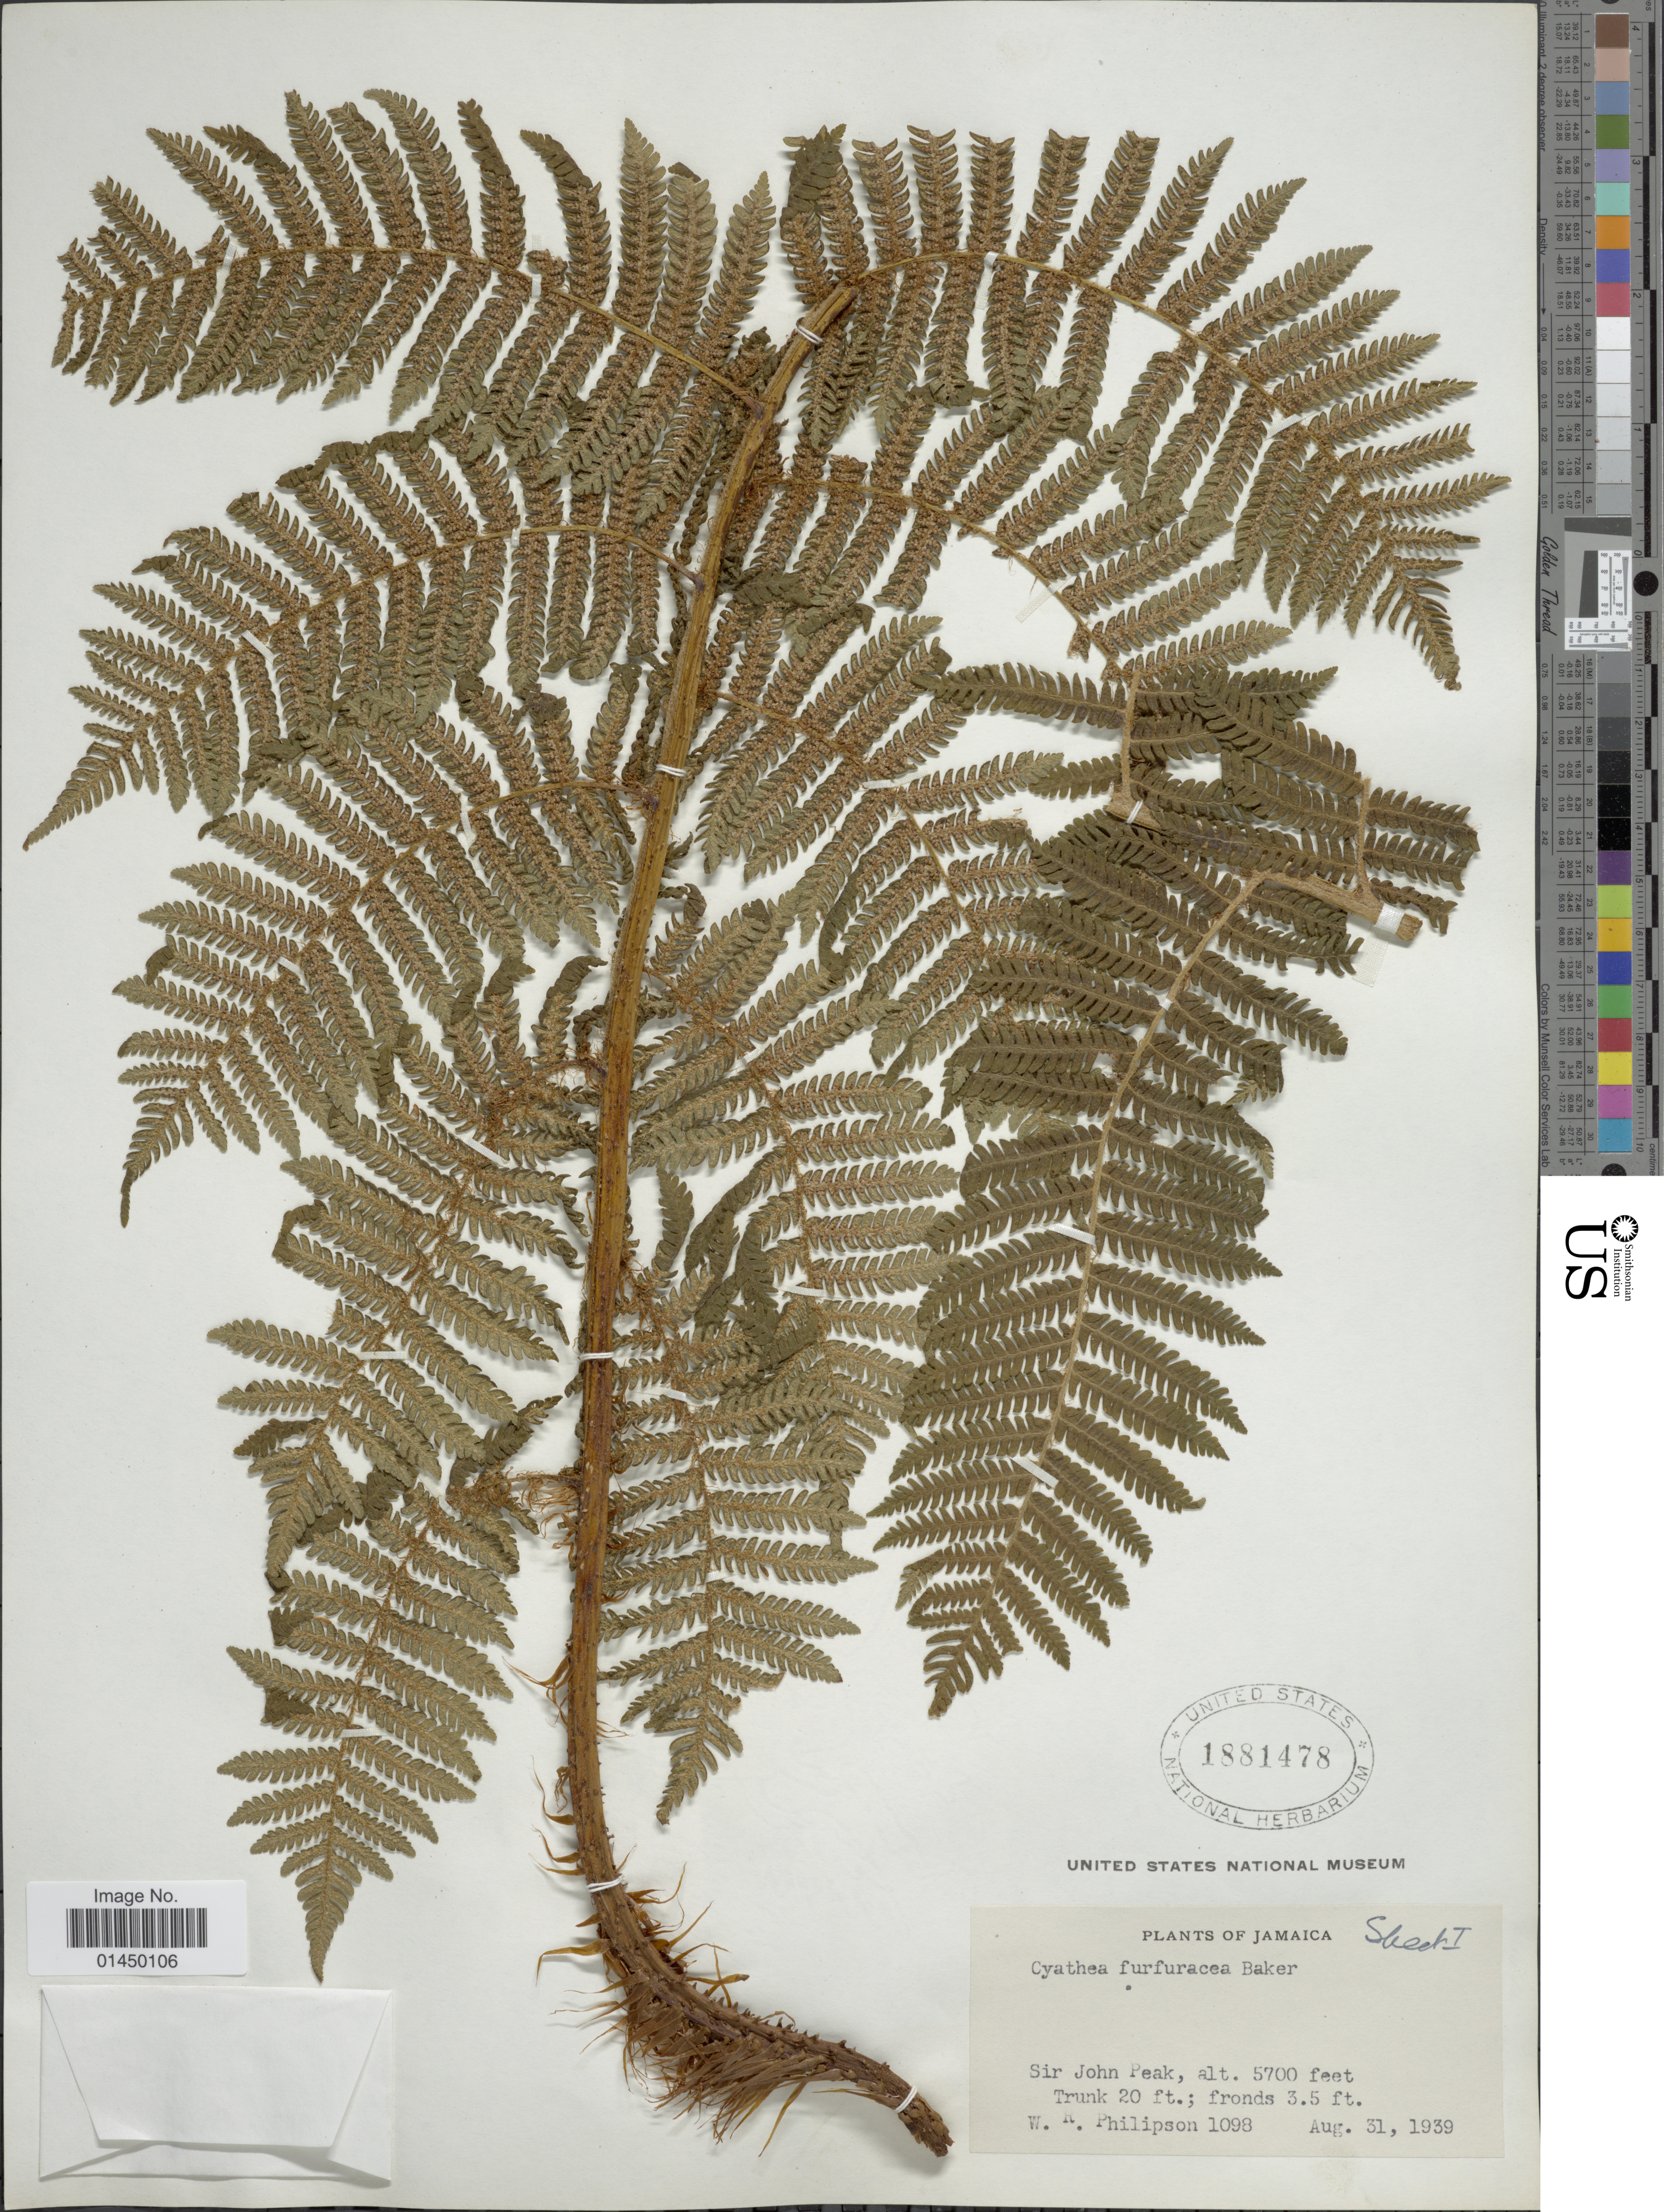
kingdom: Plantae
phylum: Tracheophyta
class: Polypodiopsida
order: Cyatheales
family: Cyatheaceae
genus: Cyathea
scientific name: Cyathea furfuracea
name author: Christ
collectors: W. R. Philipson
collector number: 1098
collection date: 1939-08-31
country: Jamaica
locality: Sir John Peak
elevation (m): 1737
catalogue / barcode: US 1881478